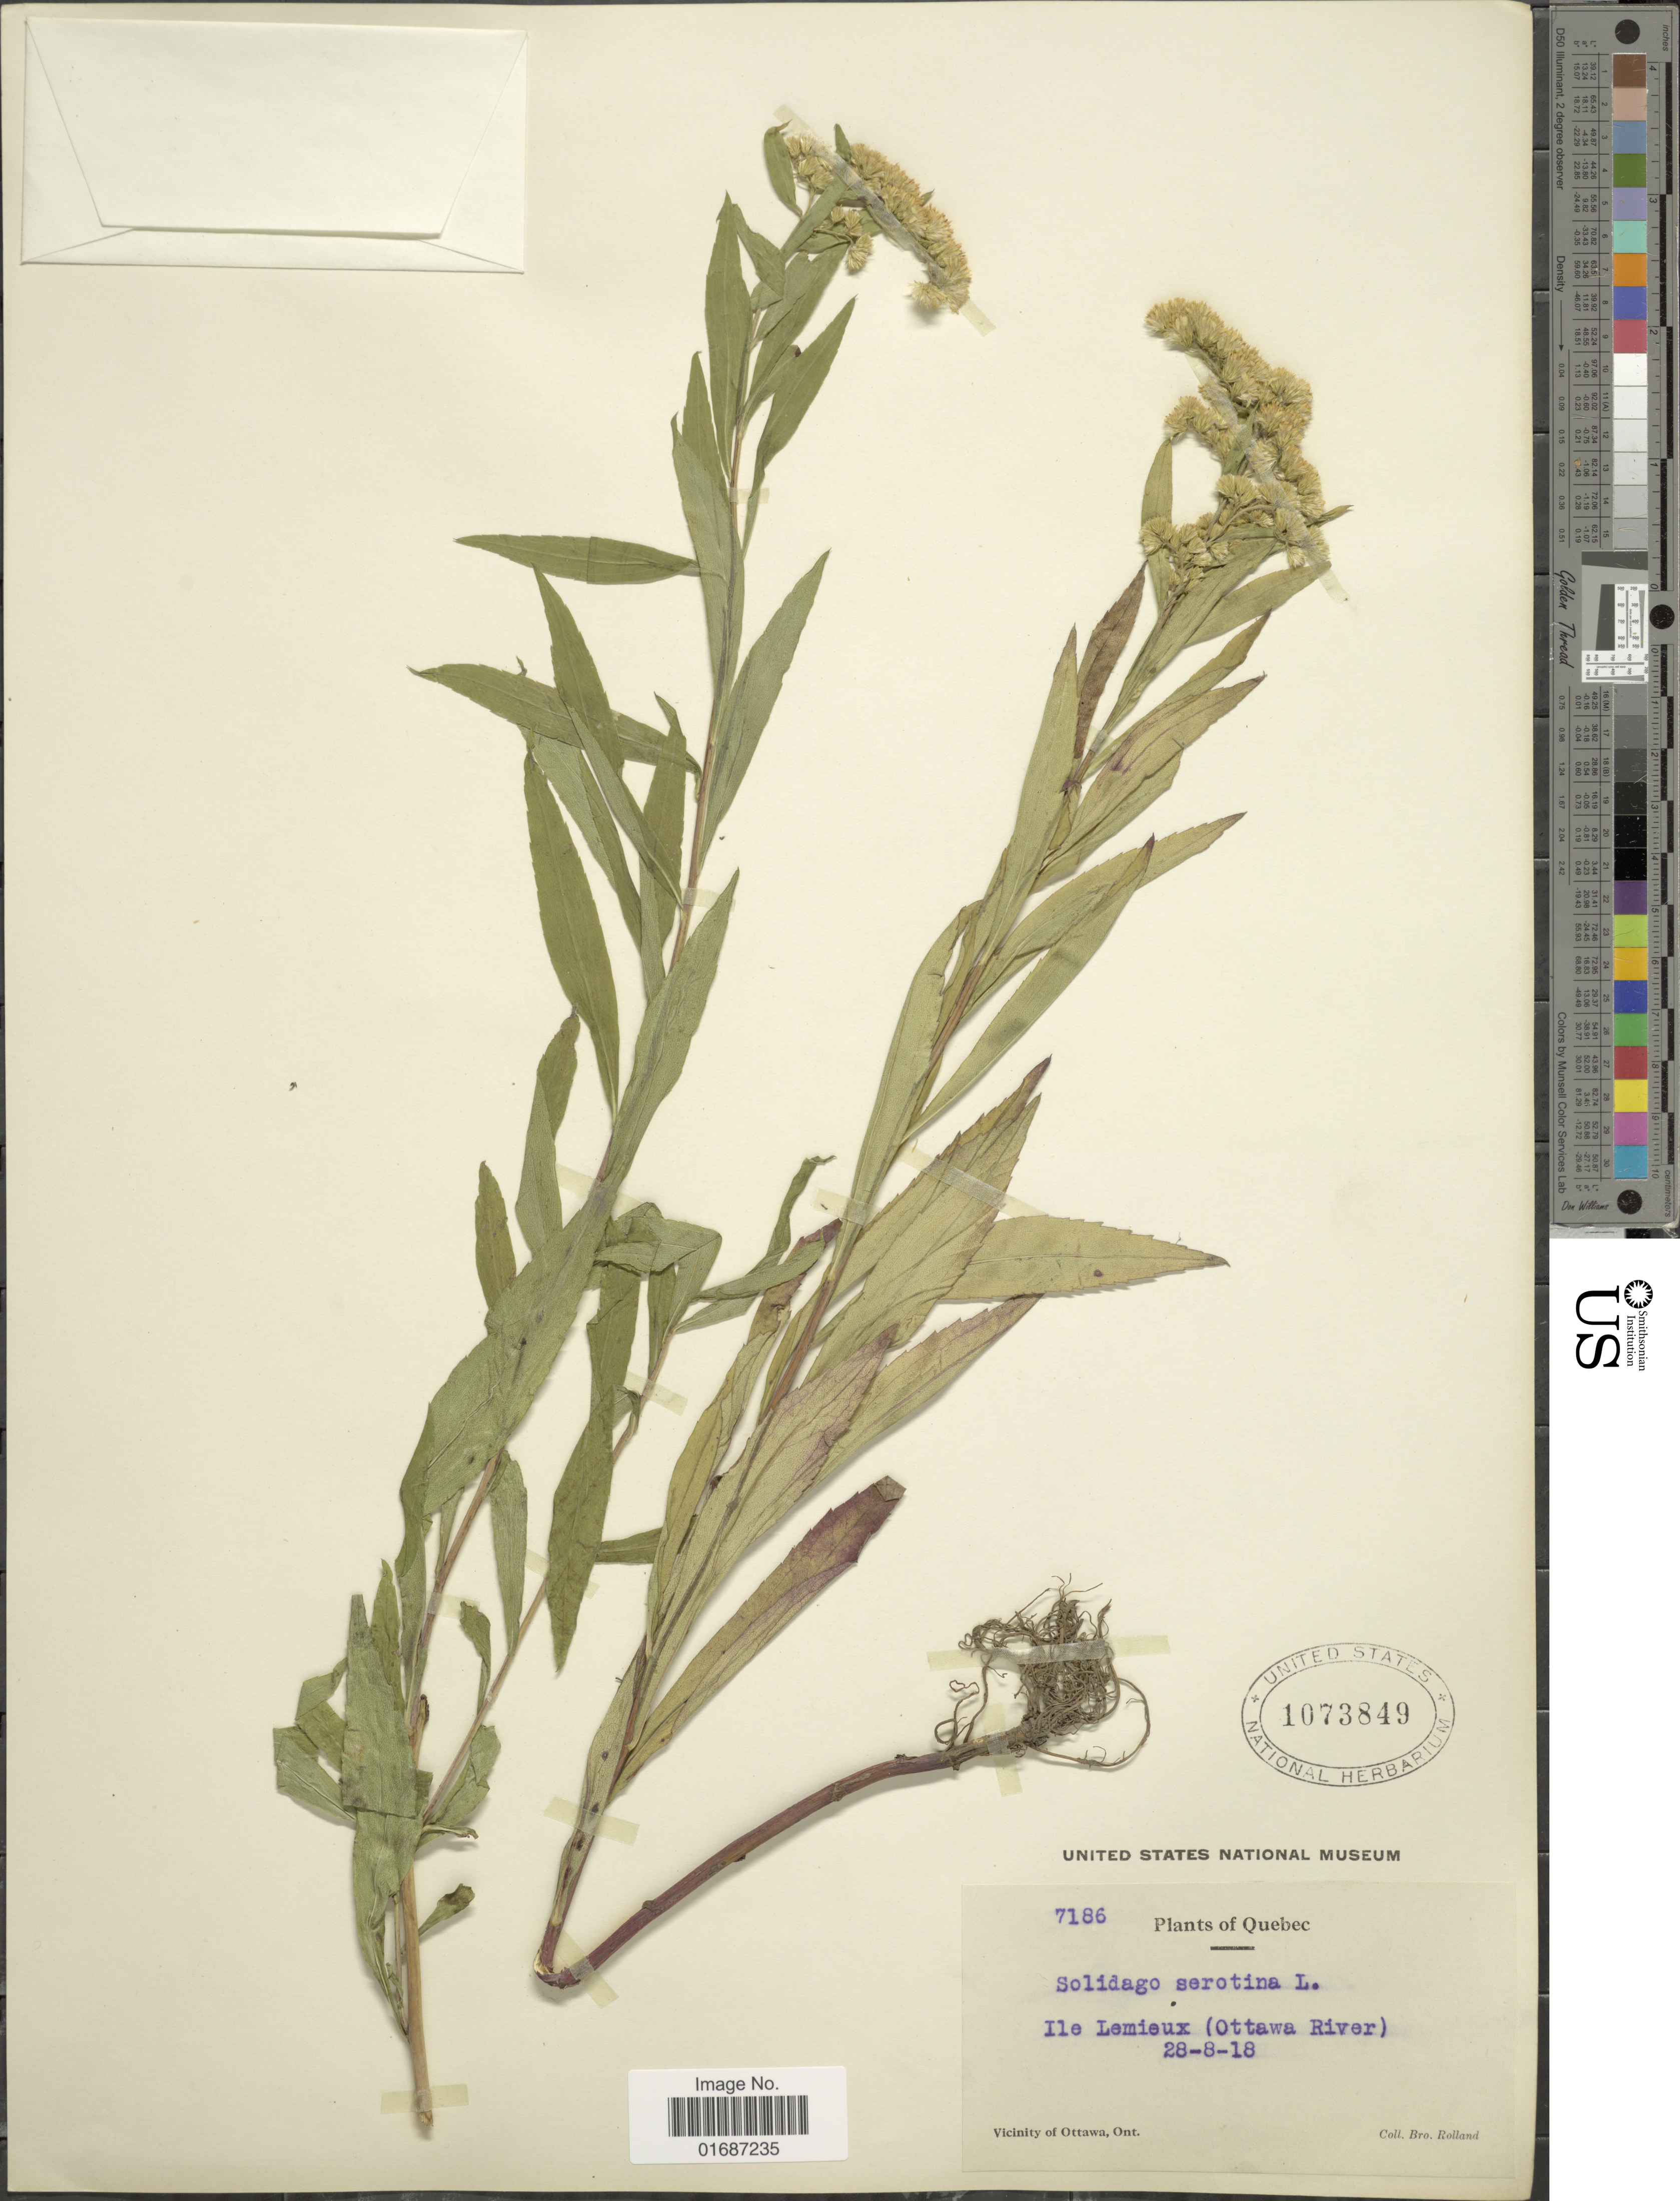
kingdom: Plantae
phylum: Tracheophyta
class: Magnoliopsida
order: Asterales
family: Asteraceae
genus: Solidago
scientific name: Solidago gigantea var. leiophylla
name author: Fernald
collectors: B. Rolland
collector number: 7186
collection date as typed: Transcribed d/m/y: 28/8/18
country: Canada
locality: Quebec, Ile Lemieux (Ottawa River), Vicinity of Ottawa, Ont.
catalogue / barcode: US 1073849